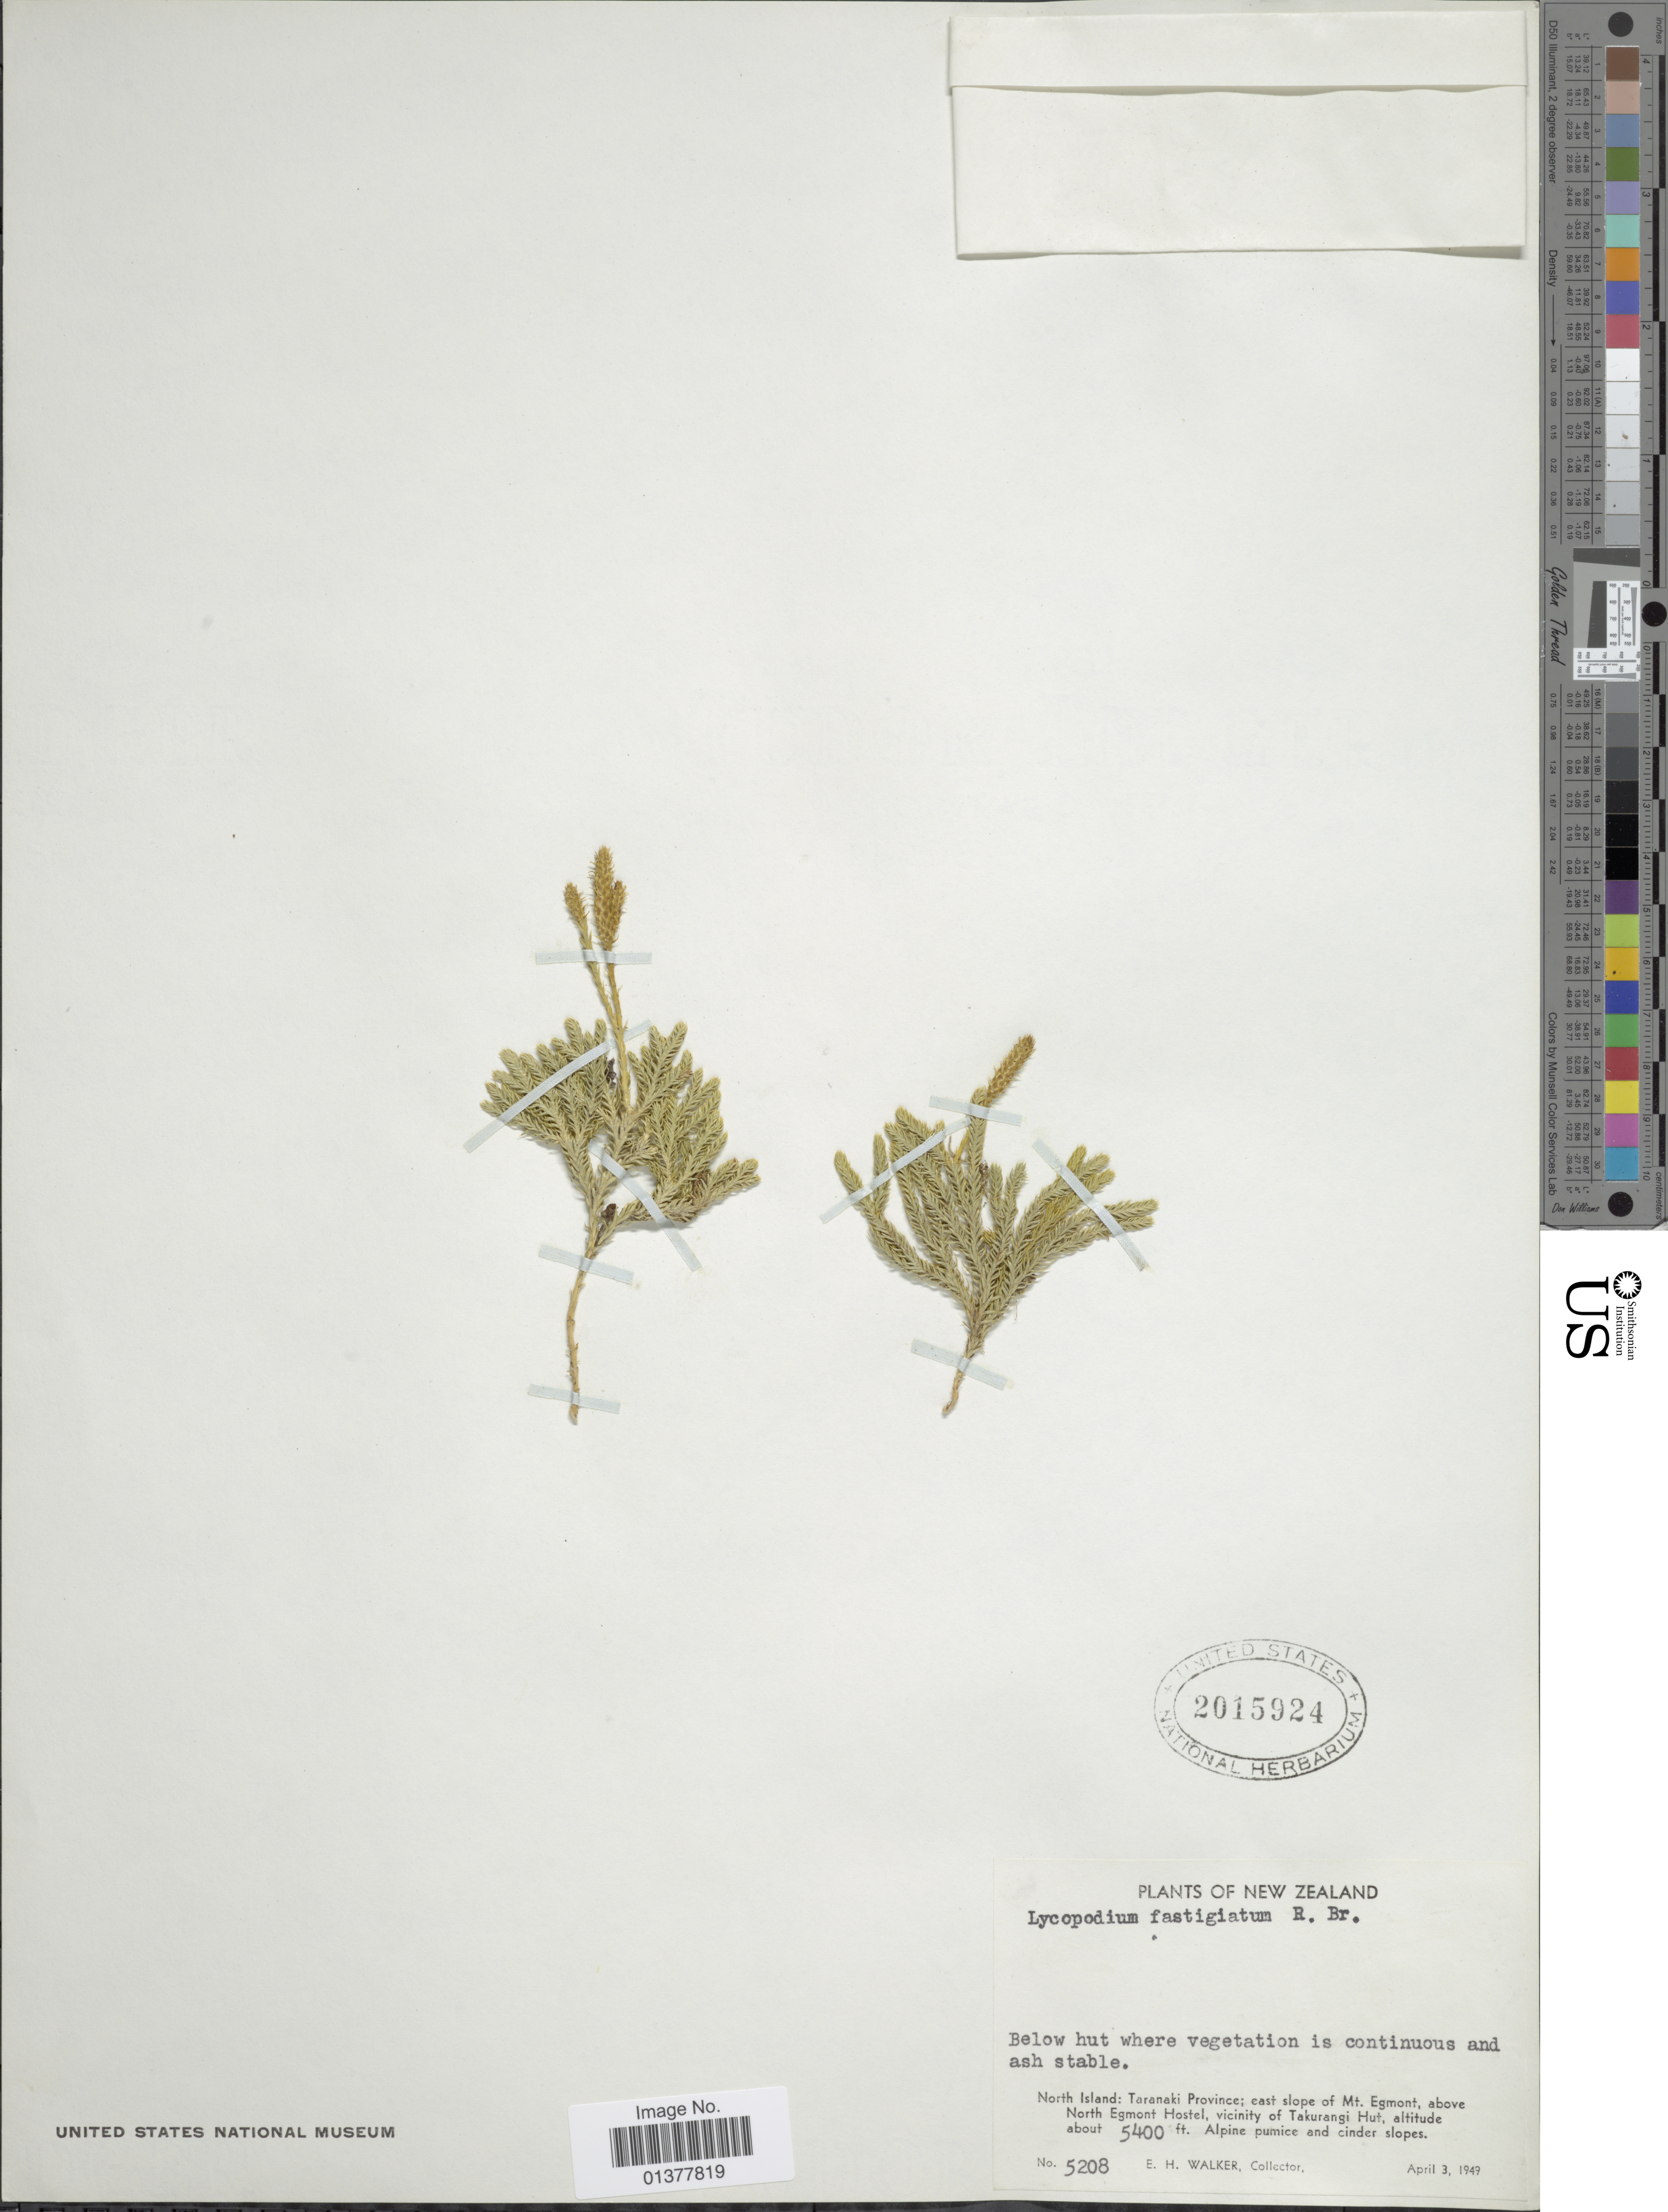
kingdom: Plantae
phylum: Tracheophyta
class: Lycopodiopsida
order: Lycopodiales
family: Lycopodiaceae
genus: Austrolycopodium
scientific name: Austrolycopodium fastigiatum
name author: (R. Br.) Holub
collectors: E. H. Walker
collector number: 5208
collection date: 1949-04-03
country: New Zealand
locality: North Island: Taranaki province: East slope of mt. Egmont, above North Egmont Hastel, vicinity of Takurangi Hut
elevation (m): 1646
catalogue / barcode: US 2015924